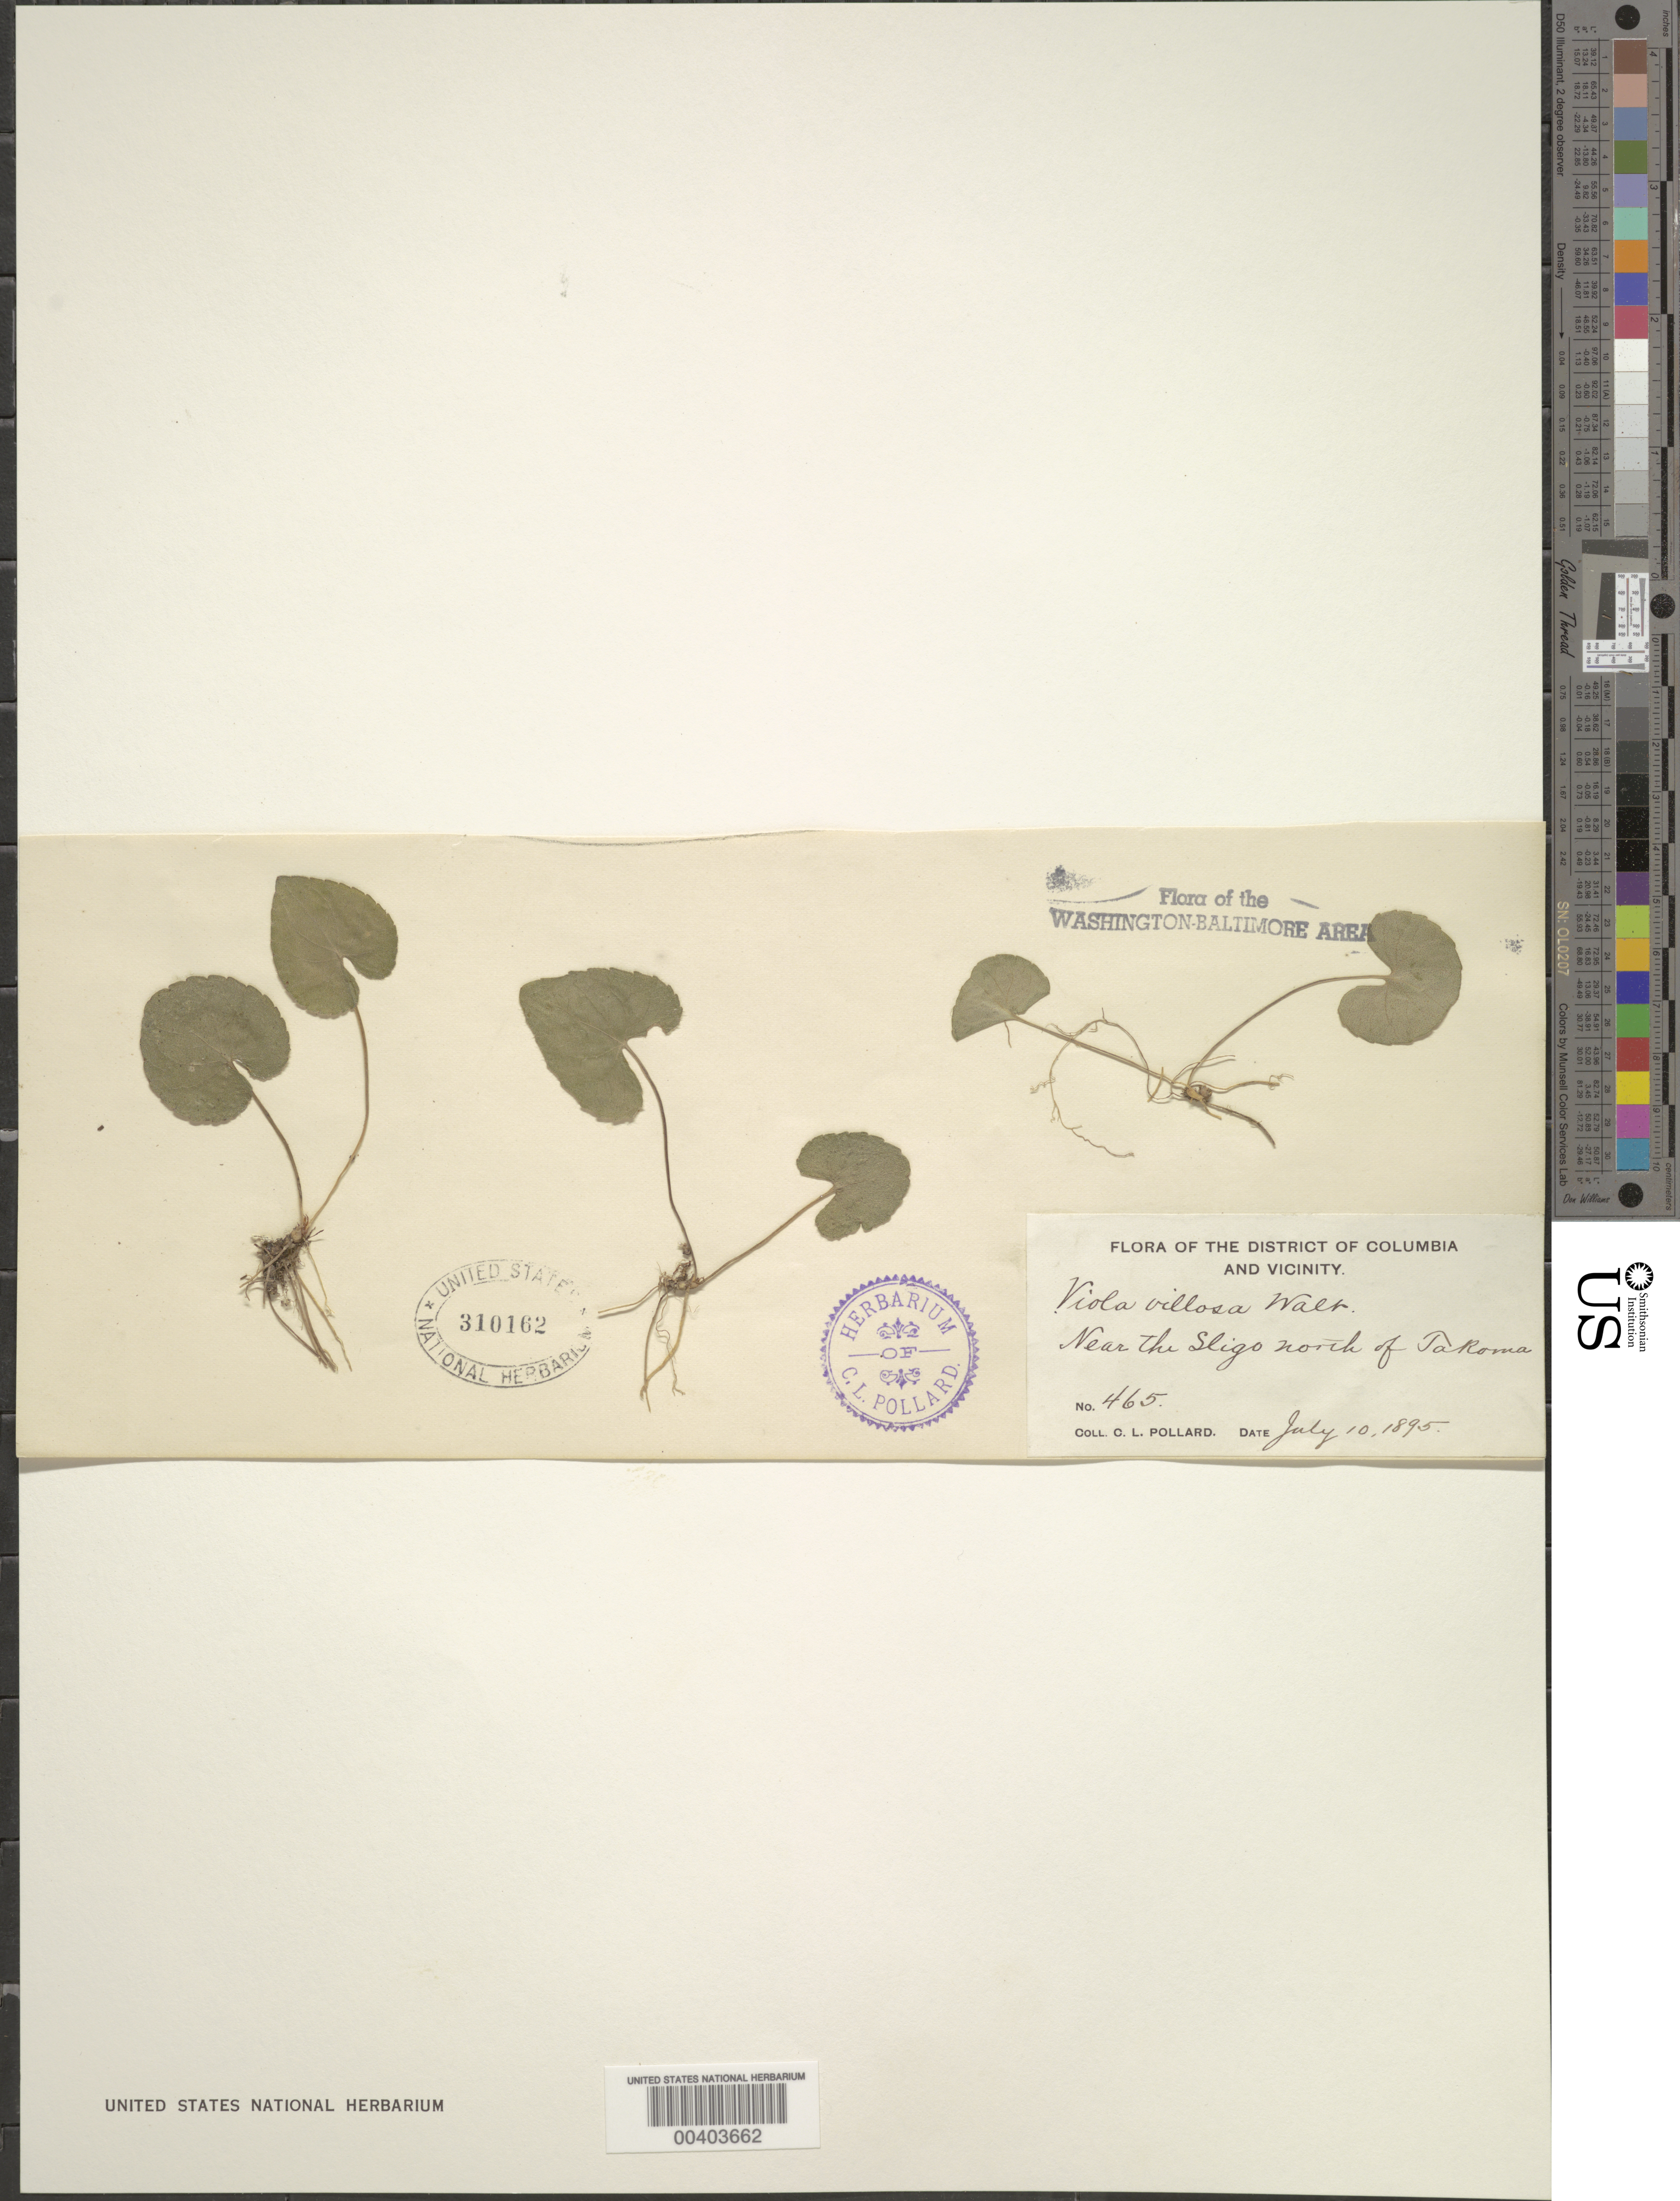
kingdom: Plantae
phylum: Tracheophyta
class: Magnoliopsida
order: Malpighiales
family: Violaceae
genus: Viola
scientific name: Viola hirsutula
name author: Brainerd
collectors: C. L. Pollard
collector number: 465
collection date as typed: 10 Jul 1895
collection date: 1895-07-10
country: United States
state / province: Maryland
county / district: Montgomery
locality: Sligo vicinity, north of Takoma Park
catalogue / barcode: US 310162